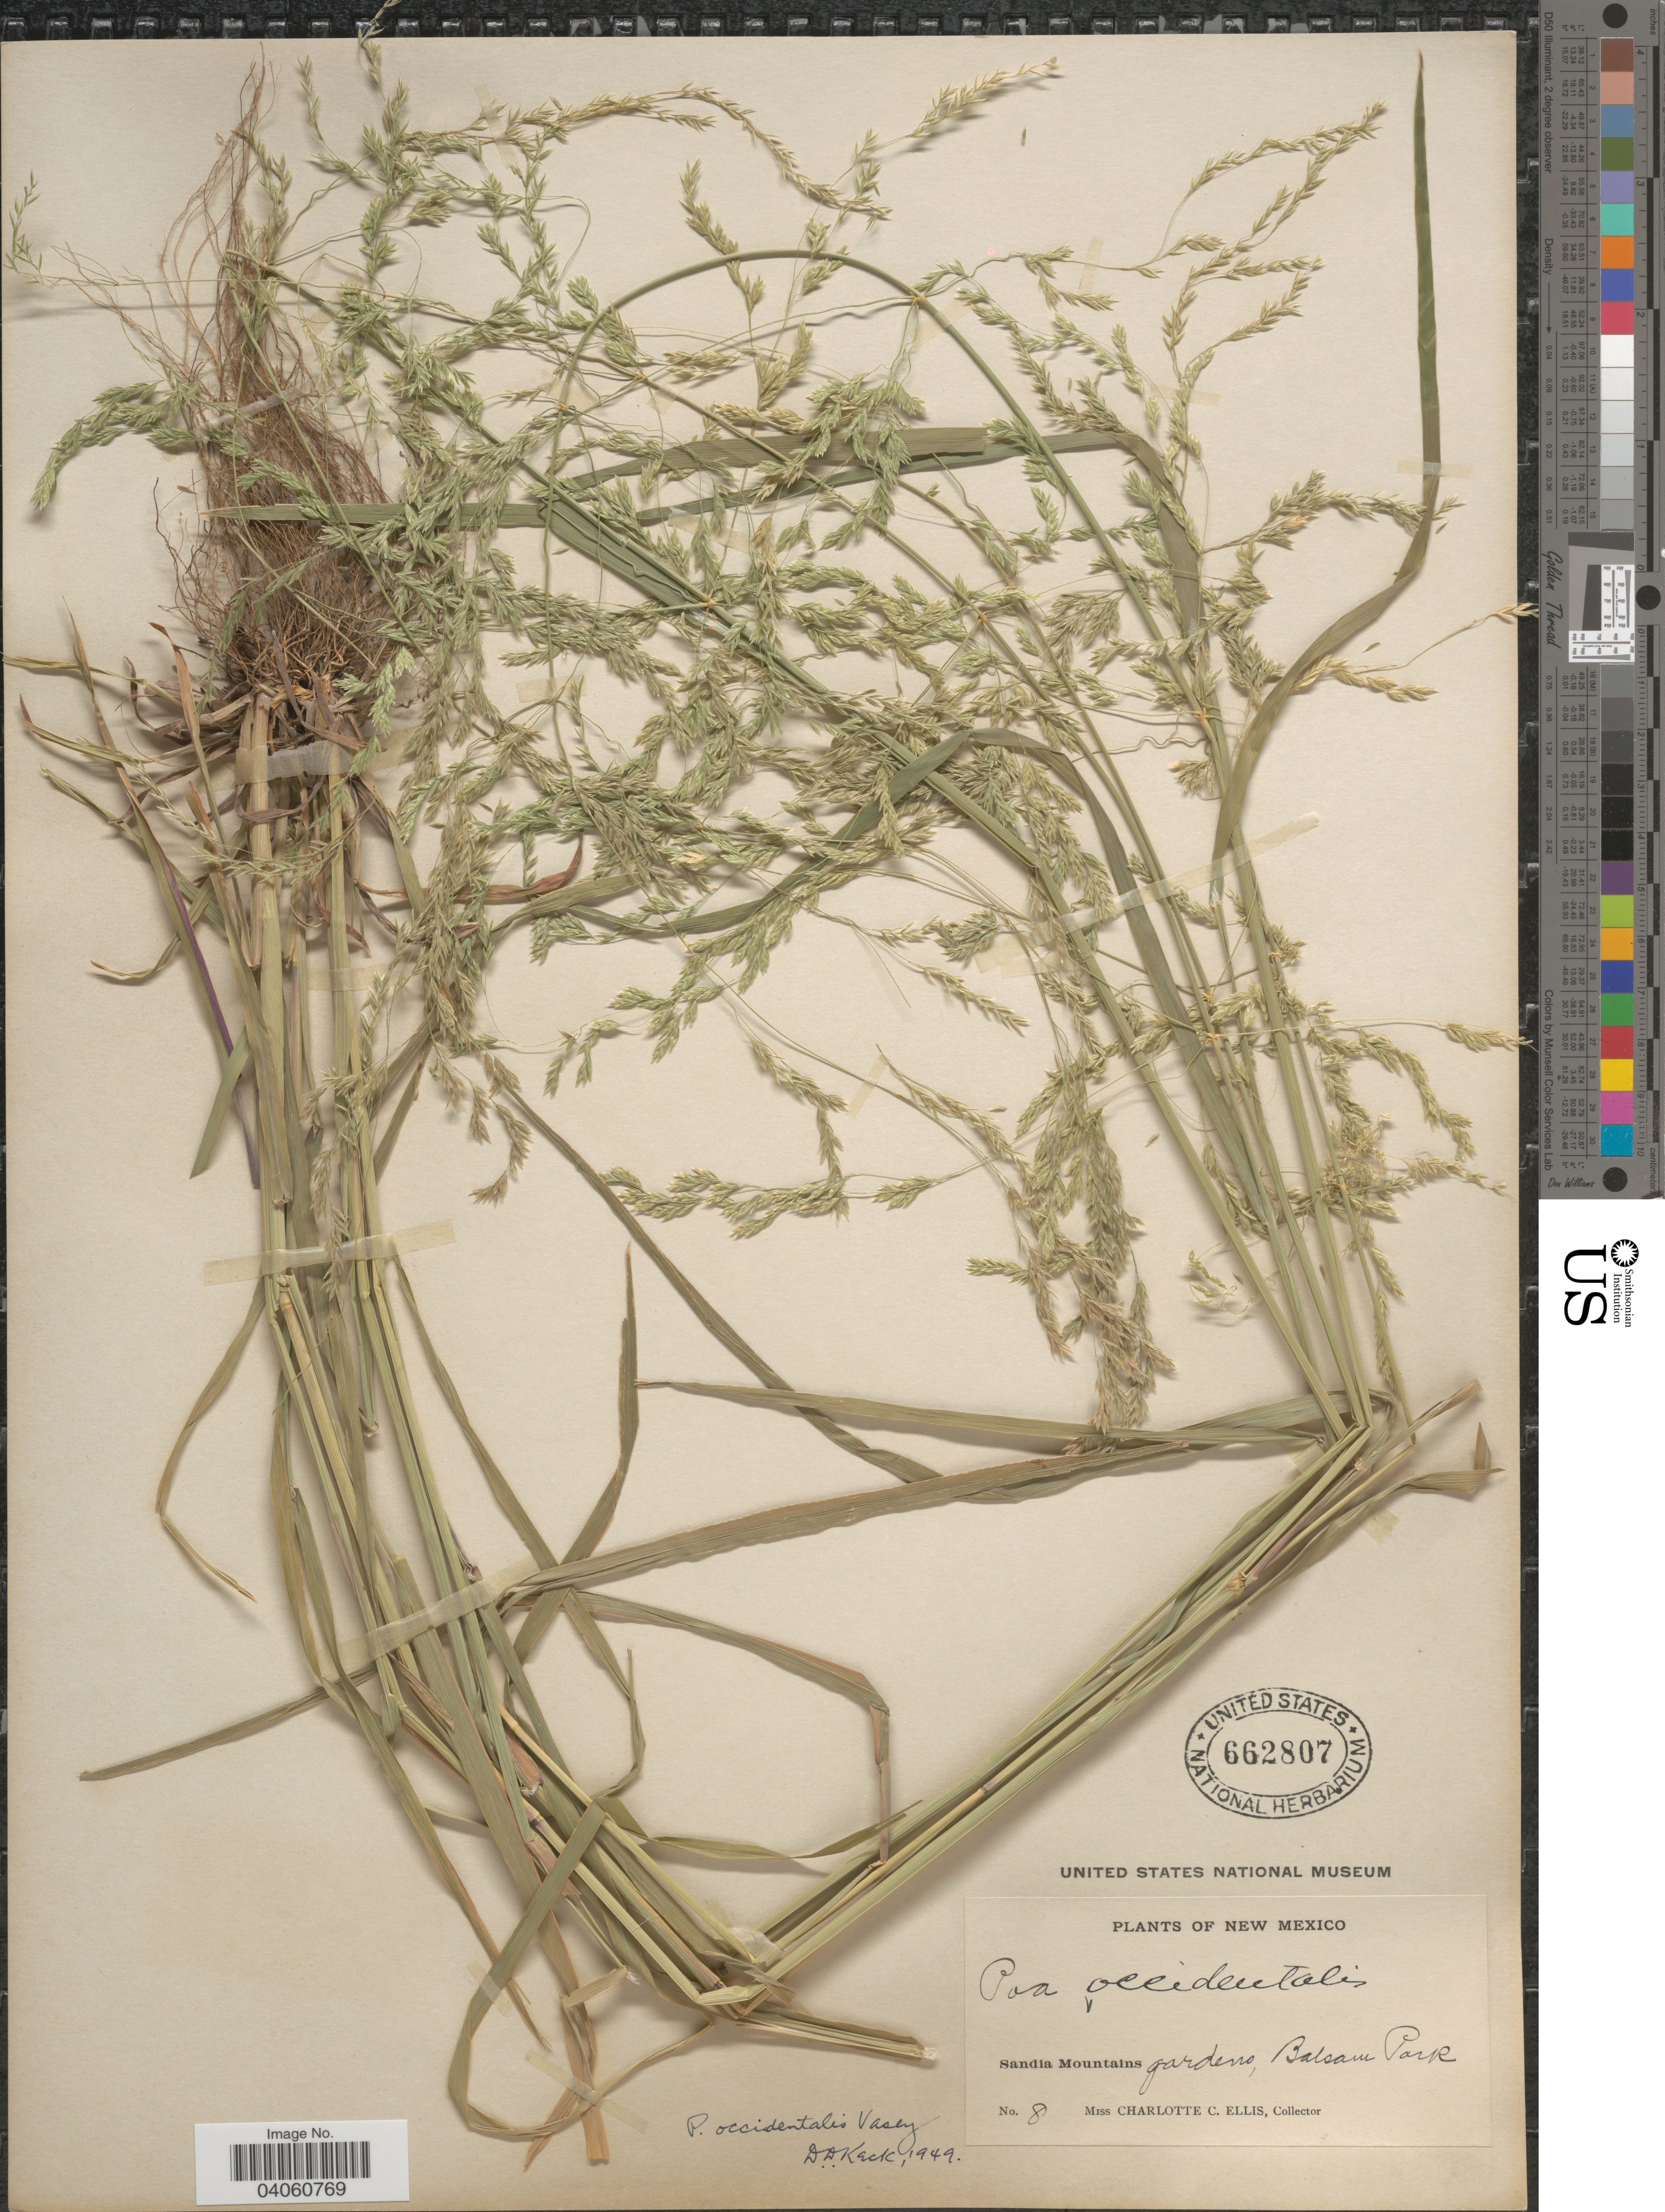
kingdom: Plantae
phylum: Tracheophyta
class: Liliopsida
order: Poales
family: Poaceae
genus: Poa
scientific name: Poa occidentalis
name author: (Vasey) Vasey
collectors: C. C. Ellis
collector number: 8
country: United States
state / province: New Mexico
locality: Sandia Mountains gardens, Balsam Park.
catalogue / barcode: US 662807